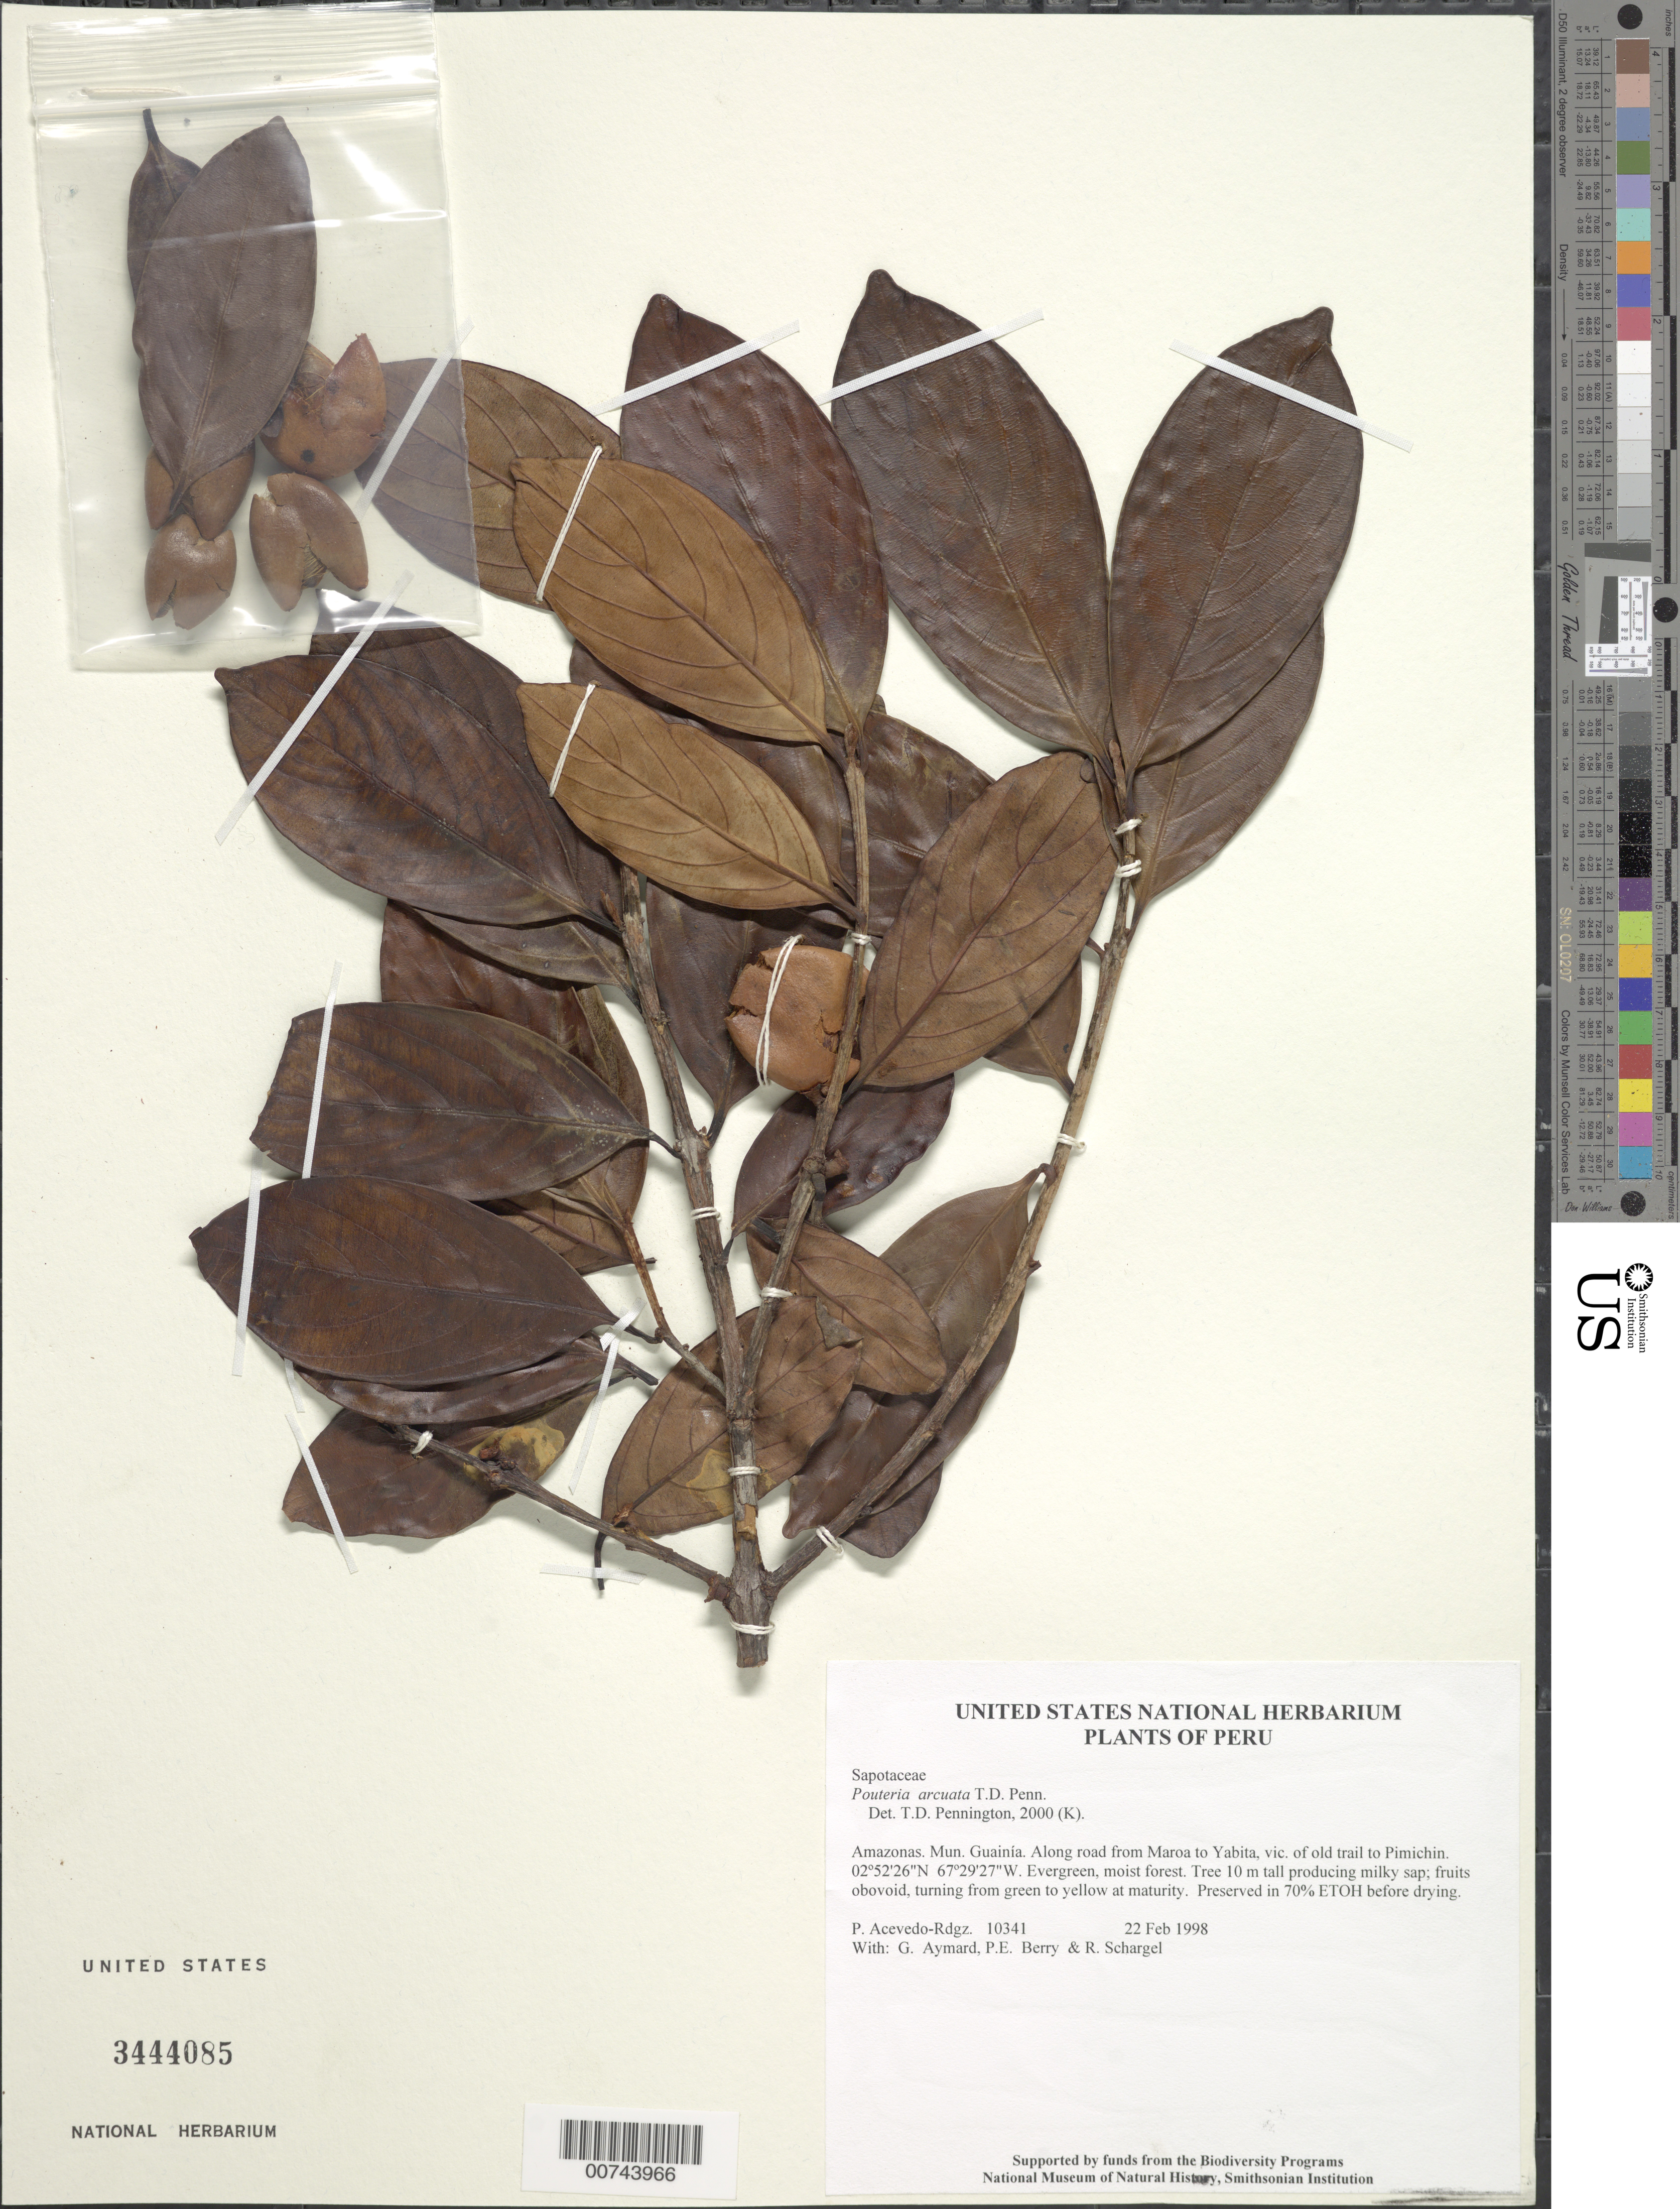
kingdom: Plantae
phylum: Tracheophyta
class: Magnoliopsida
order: Ericales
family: Sapotaceae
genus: Pouteria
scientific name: Pouteria arcuata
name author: T.D. Penn.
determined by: Pennington, T. D., (K)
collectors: P. Acevedo-Rodr., G. A. Aymard, P. E. Berry & R. Schargel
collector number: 10341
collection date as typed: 22 Feb 1998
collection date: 1998-02-22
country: Venezuela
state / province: Amazonas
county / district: Maroa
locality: Along road from Maroa to Yabita, vic. of old trail to Pimichin.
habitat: Evergreen, moist forest.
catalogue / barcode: US 3444085